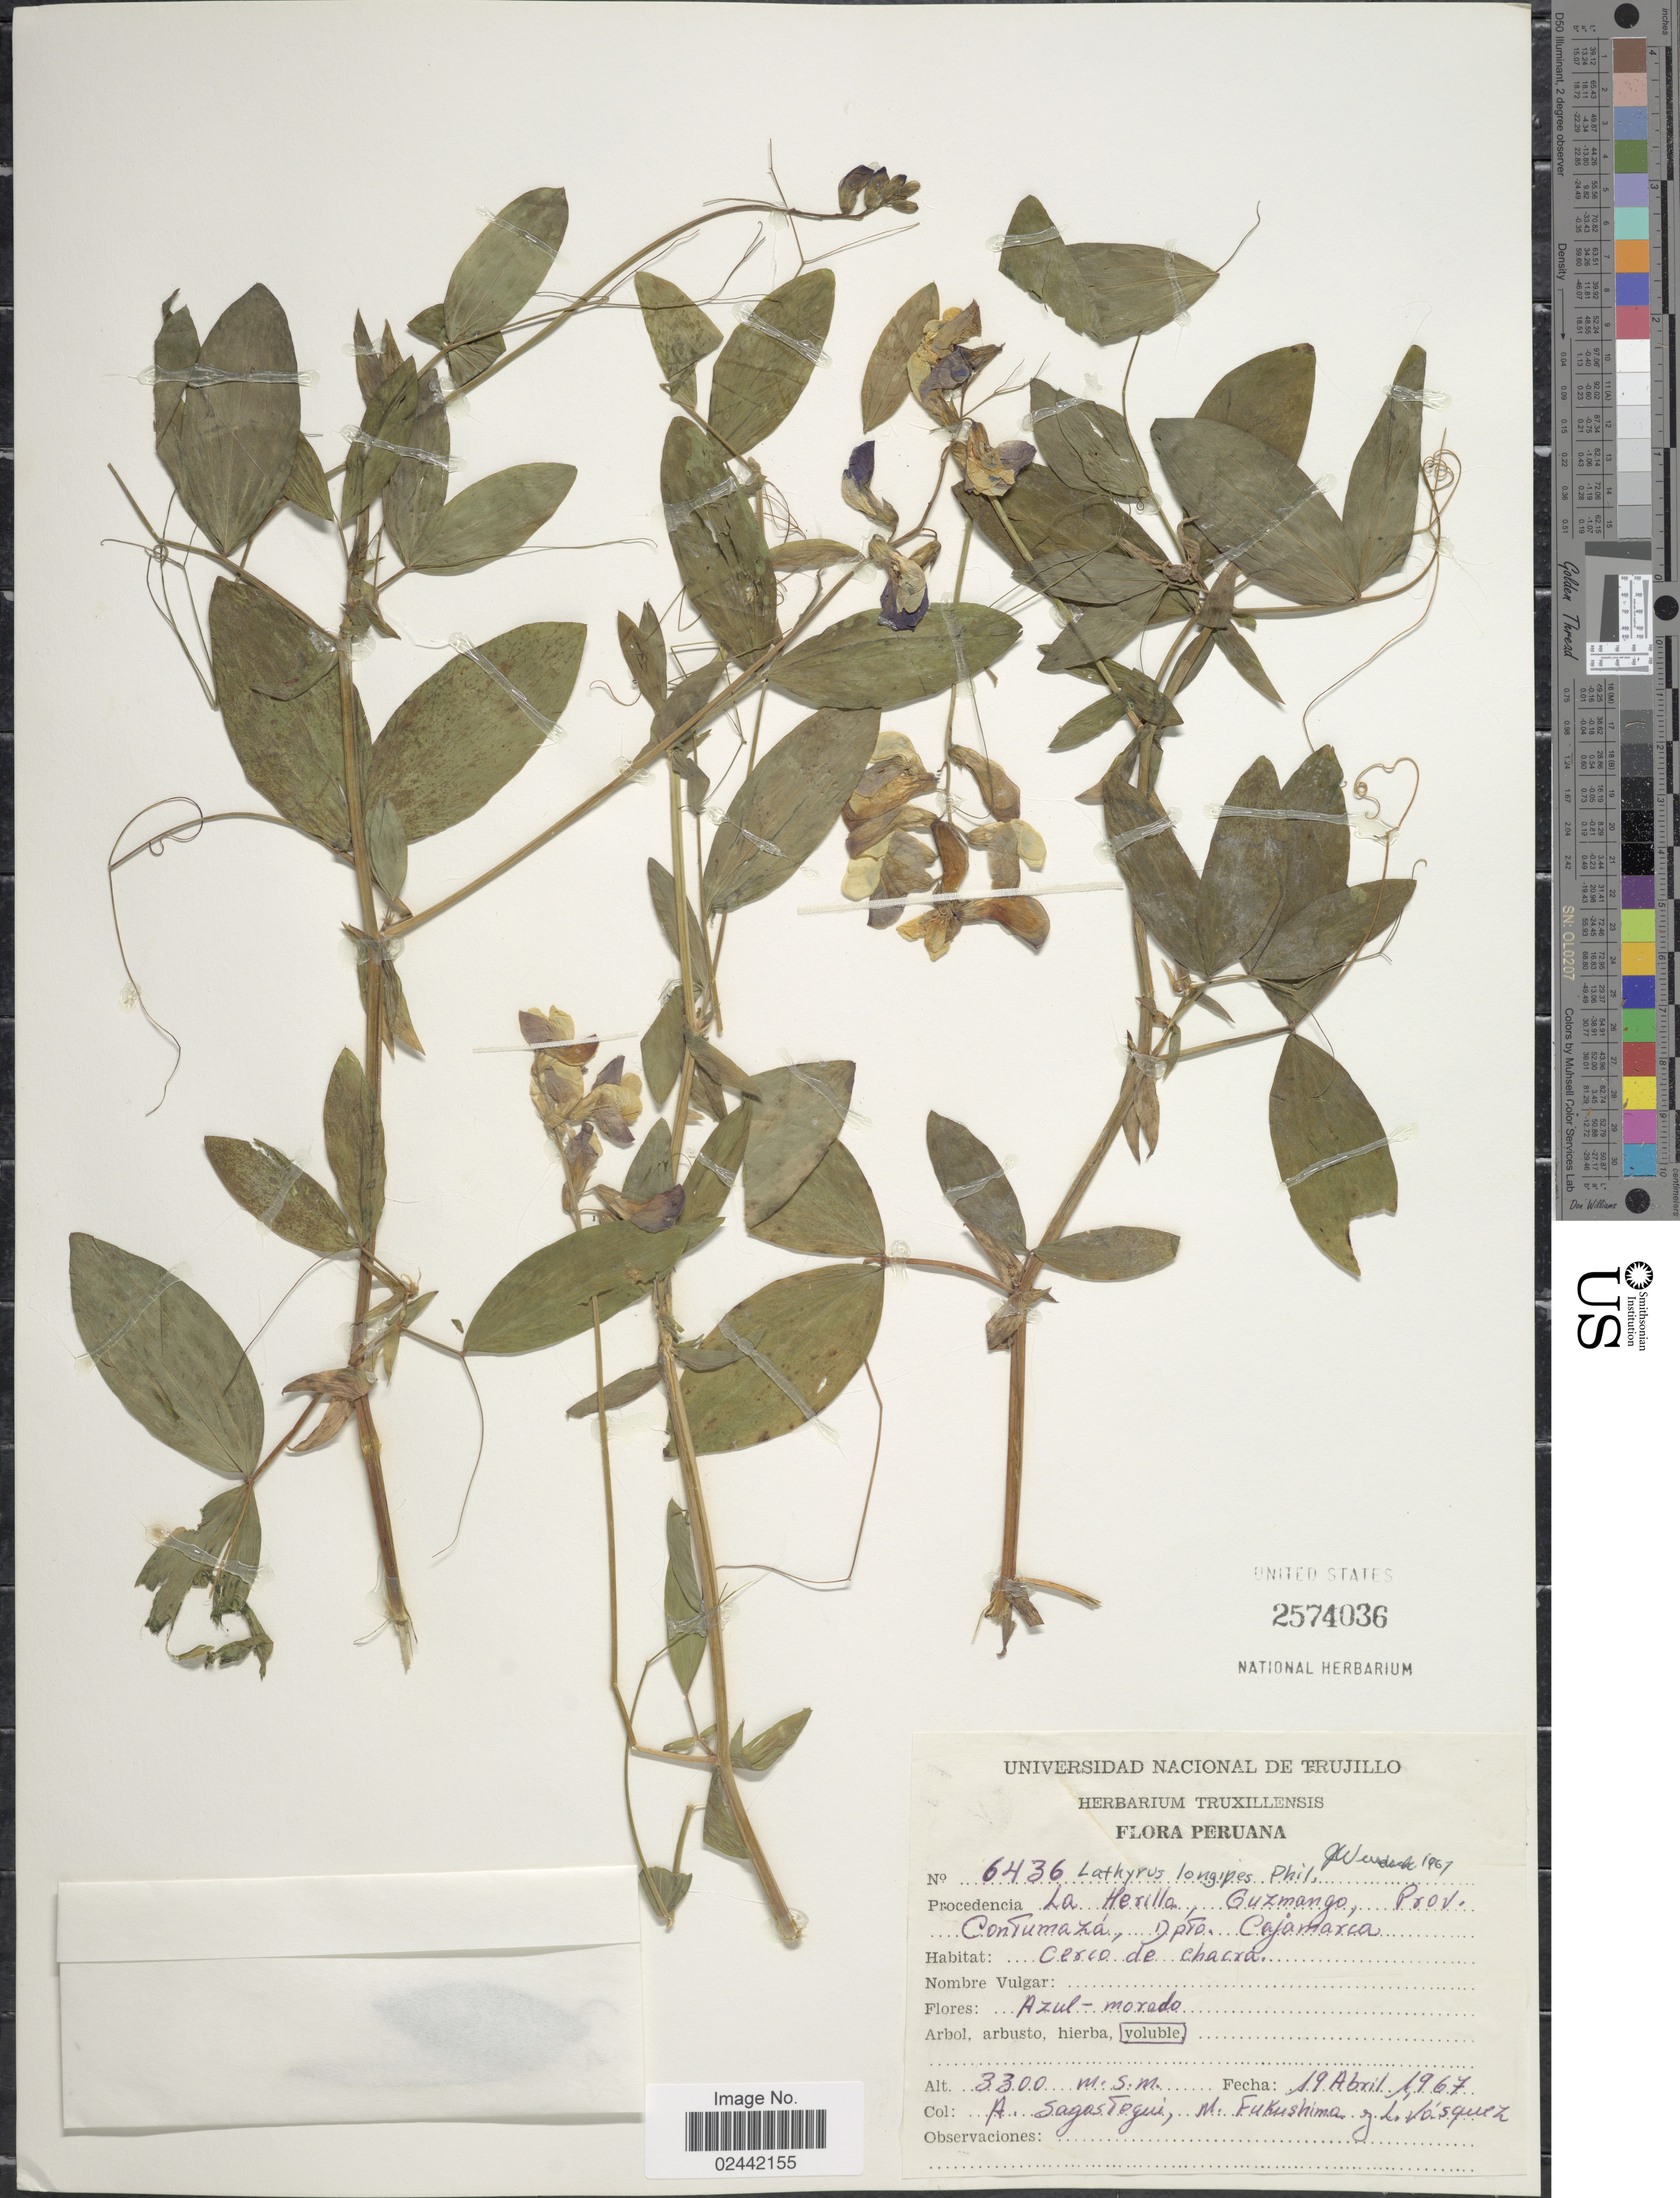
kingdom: Plantae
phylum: Tracheophyta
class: Magnoliopsida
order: Fabales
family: Fabaceae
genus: Lathyrus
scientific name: Lathyrus longipes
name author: Phil.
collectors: A. Sagástequi, M. Fukushima & J. Vásquez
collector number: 6436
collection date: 1967-04-19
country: Peru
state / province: Cajamarca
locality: Peruana. Procedencia: La Herilla, Guzmango, Prov. Contumaza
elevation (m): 3300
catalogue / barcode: US 2574036